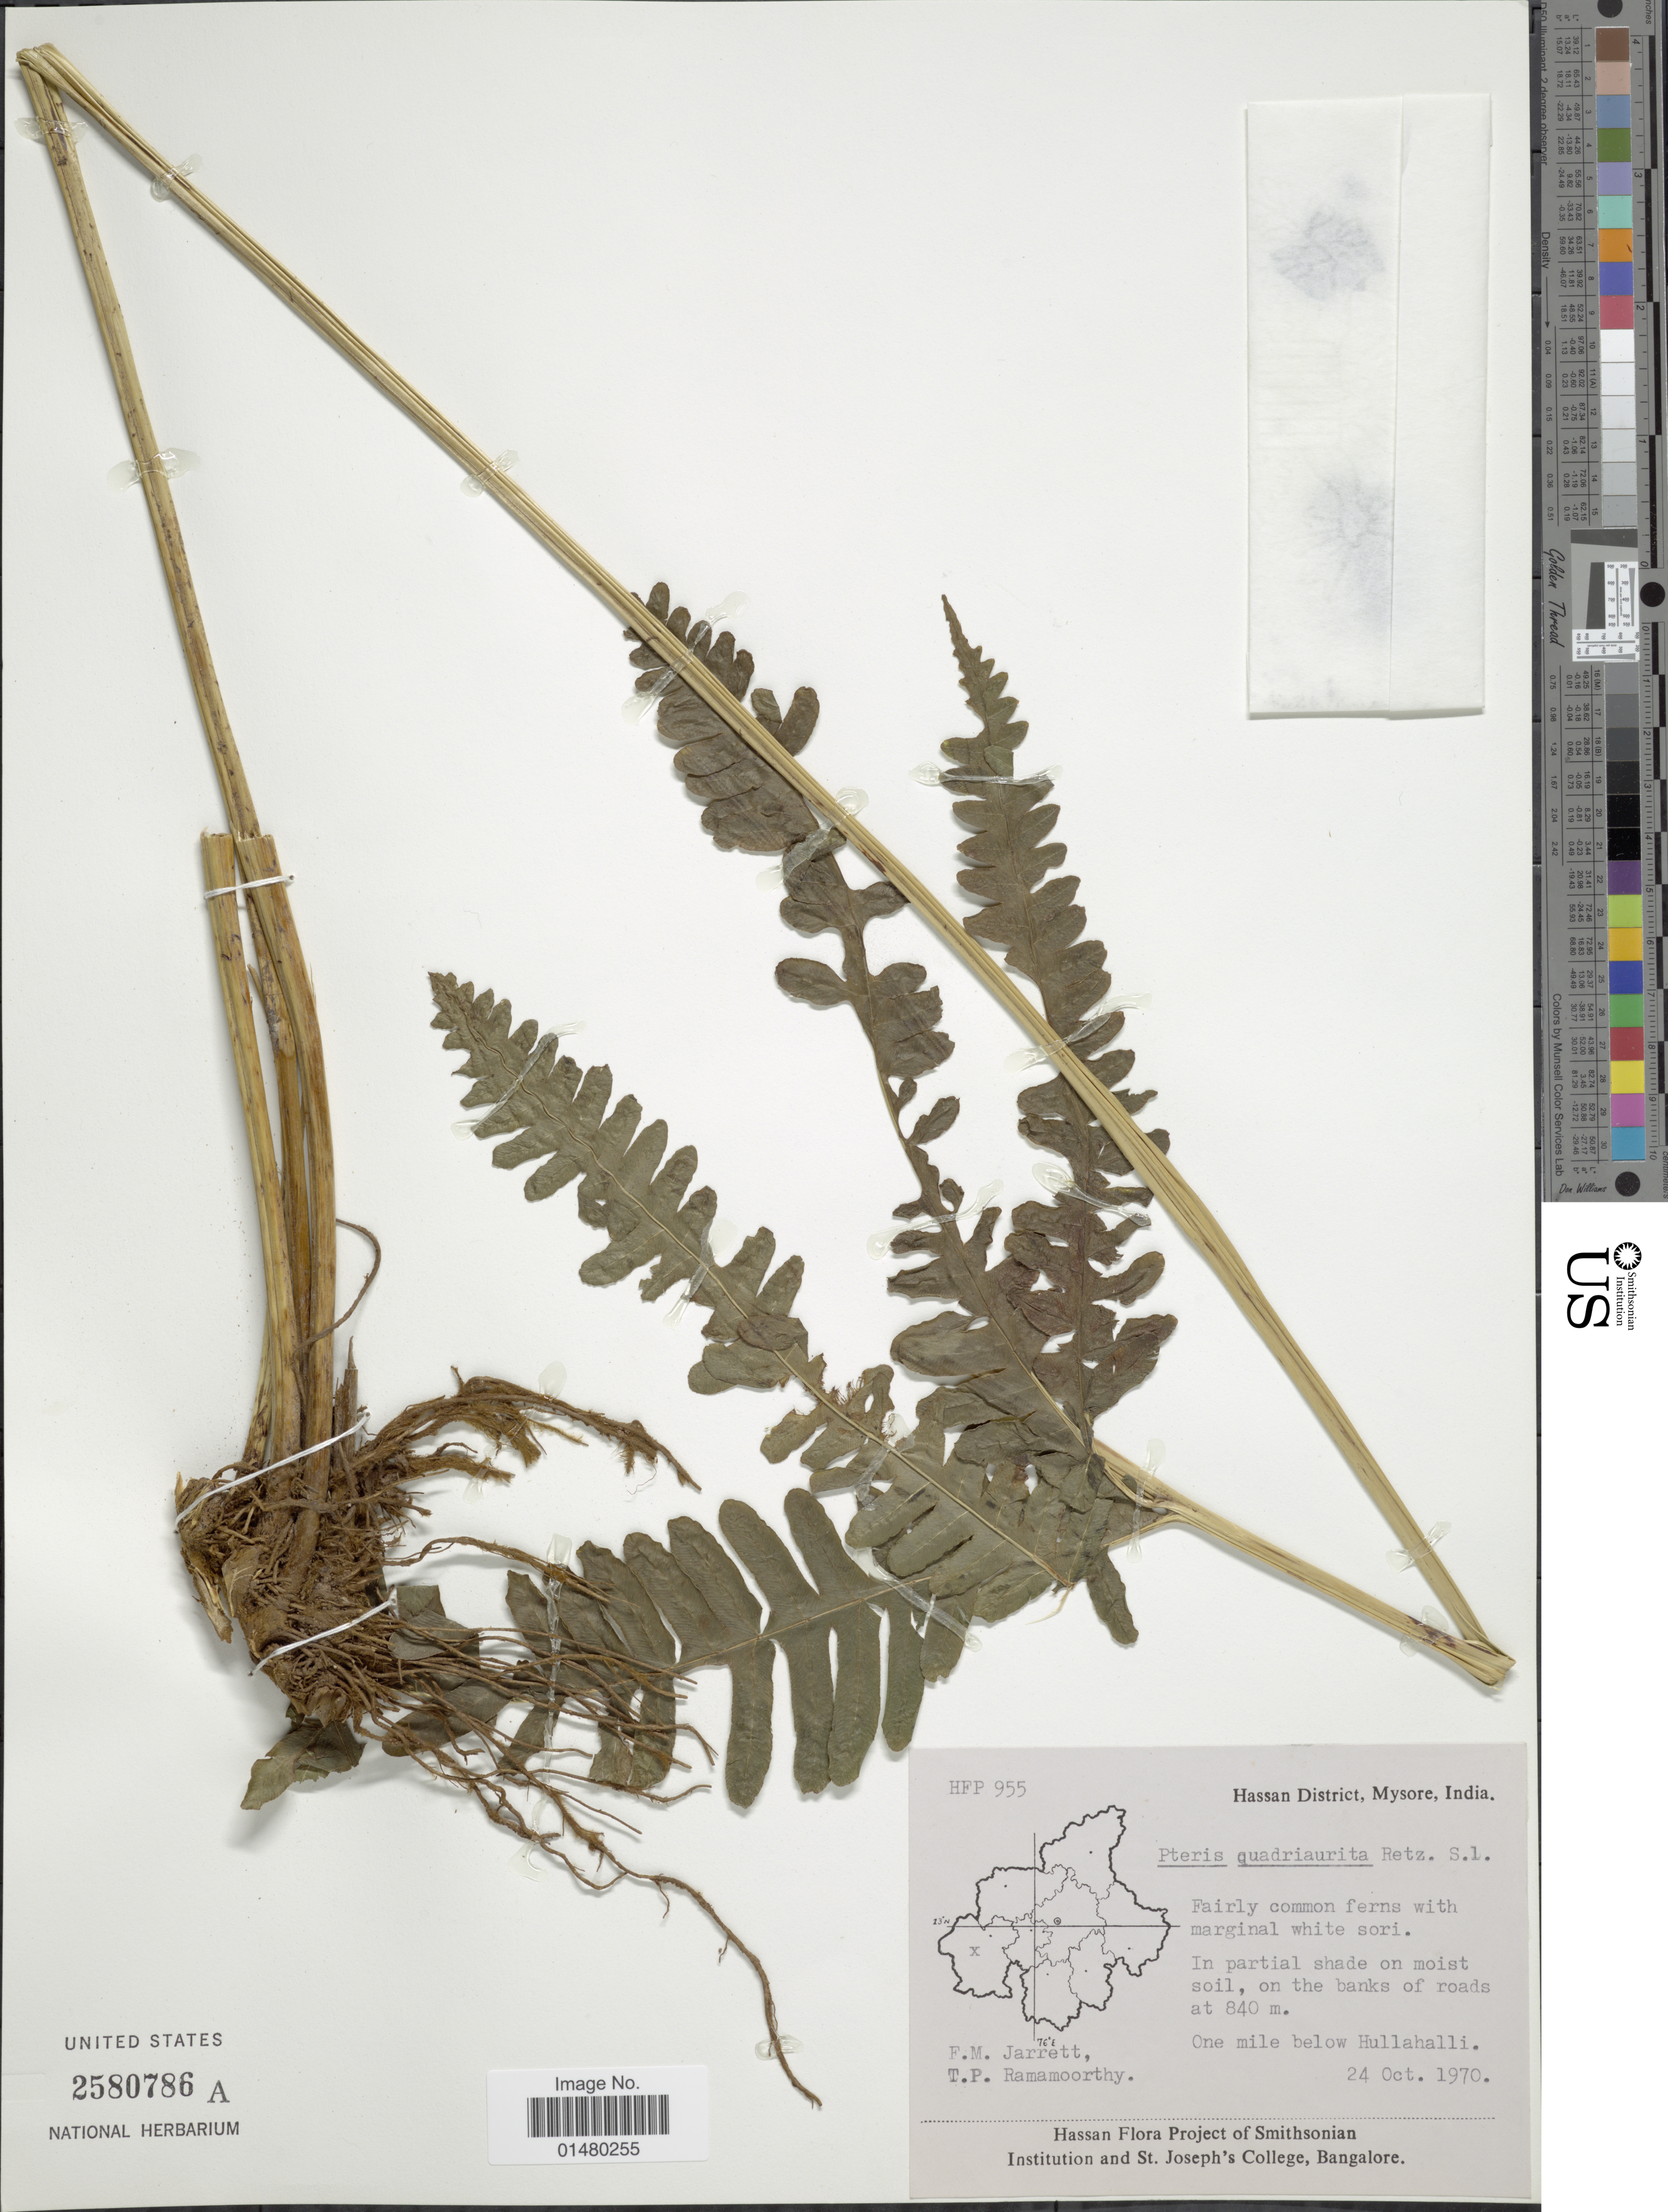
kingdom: Plantae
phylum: Tracheophyta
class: Polypodiopsida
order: Polypodiales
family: Pteridaceae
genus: Pteris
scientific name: Pteris biaurita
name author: L.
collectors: F. M. Jarrett & T. P. Ramamoorthy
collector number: HFP 955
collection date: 1970-10-24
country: India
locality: Hassan District, Mysore, One mile below Hullahalli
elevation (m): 840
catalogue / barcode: US 2580786A